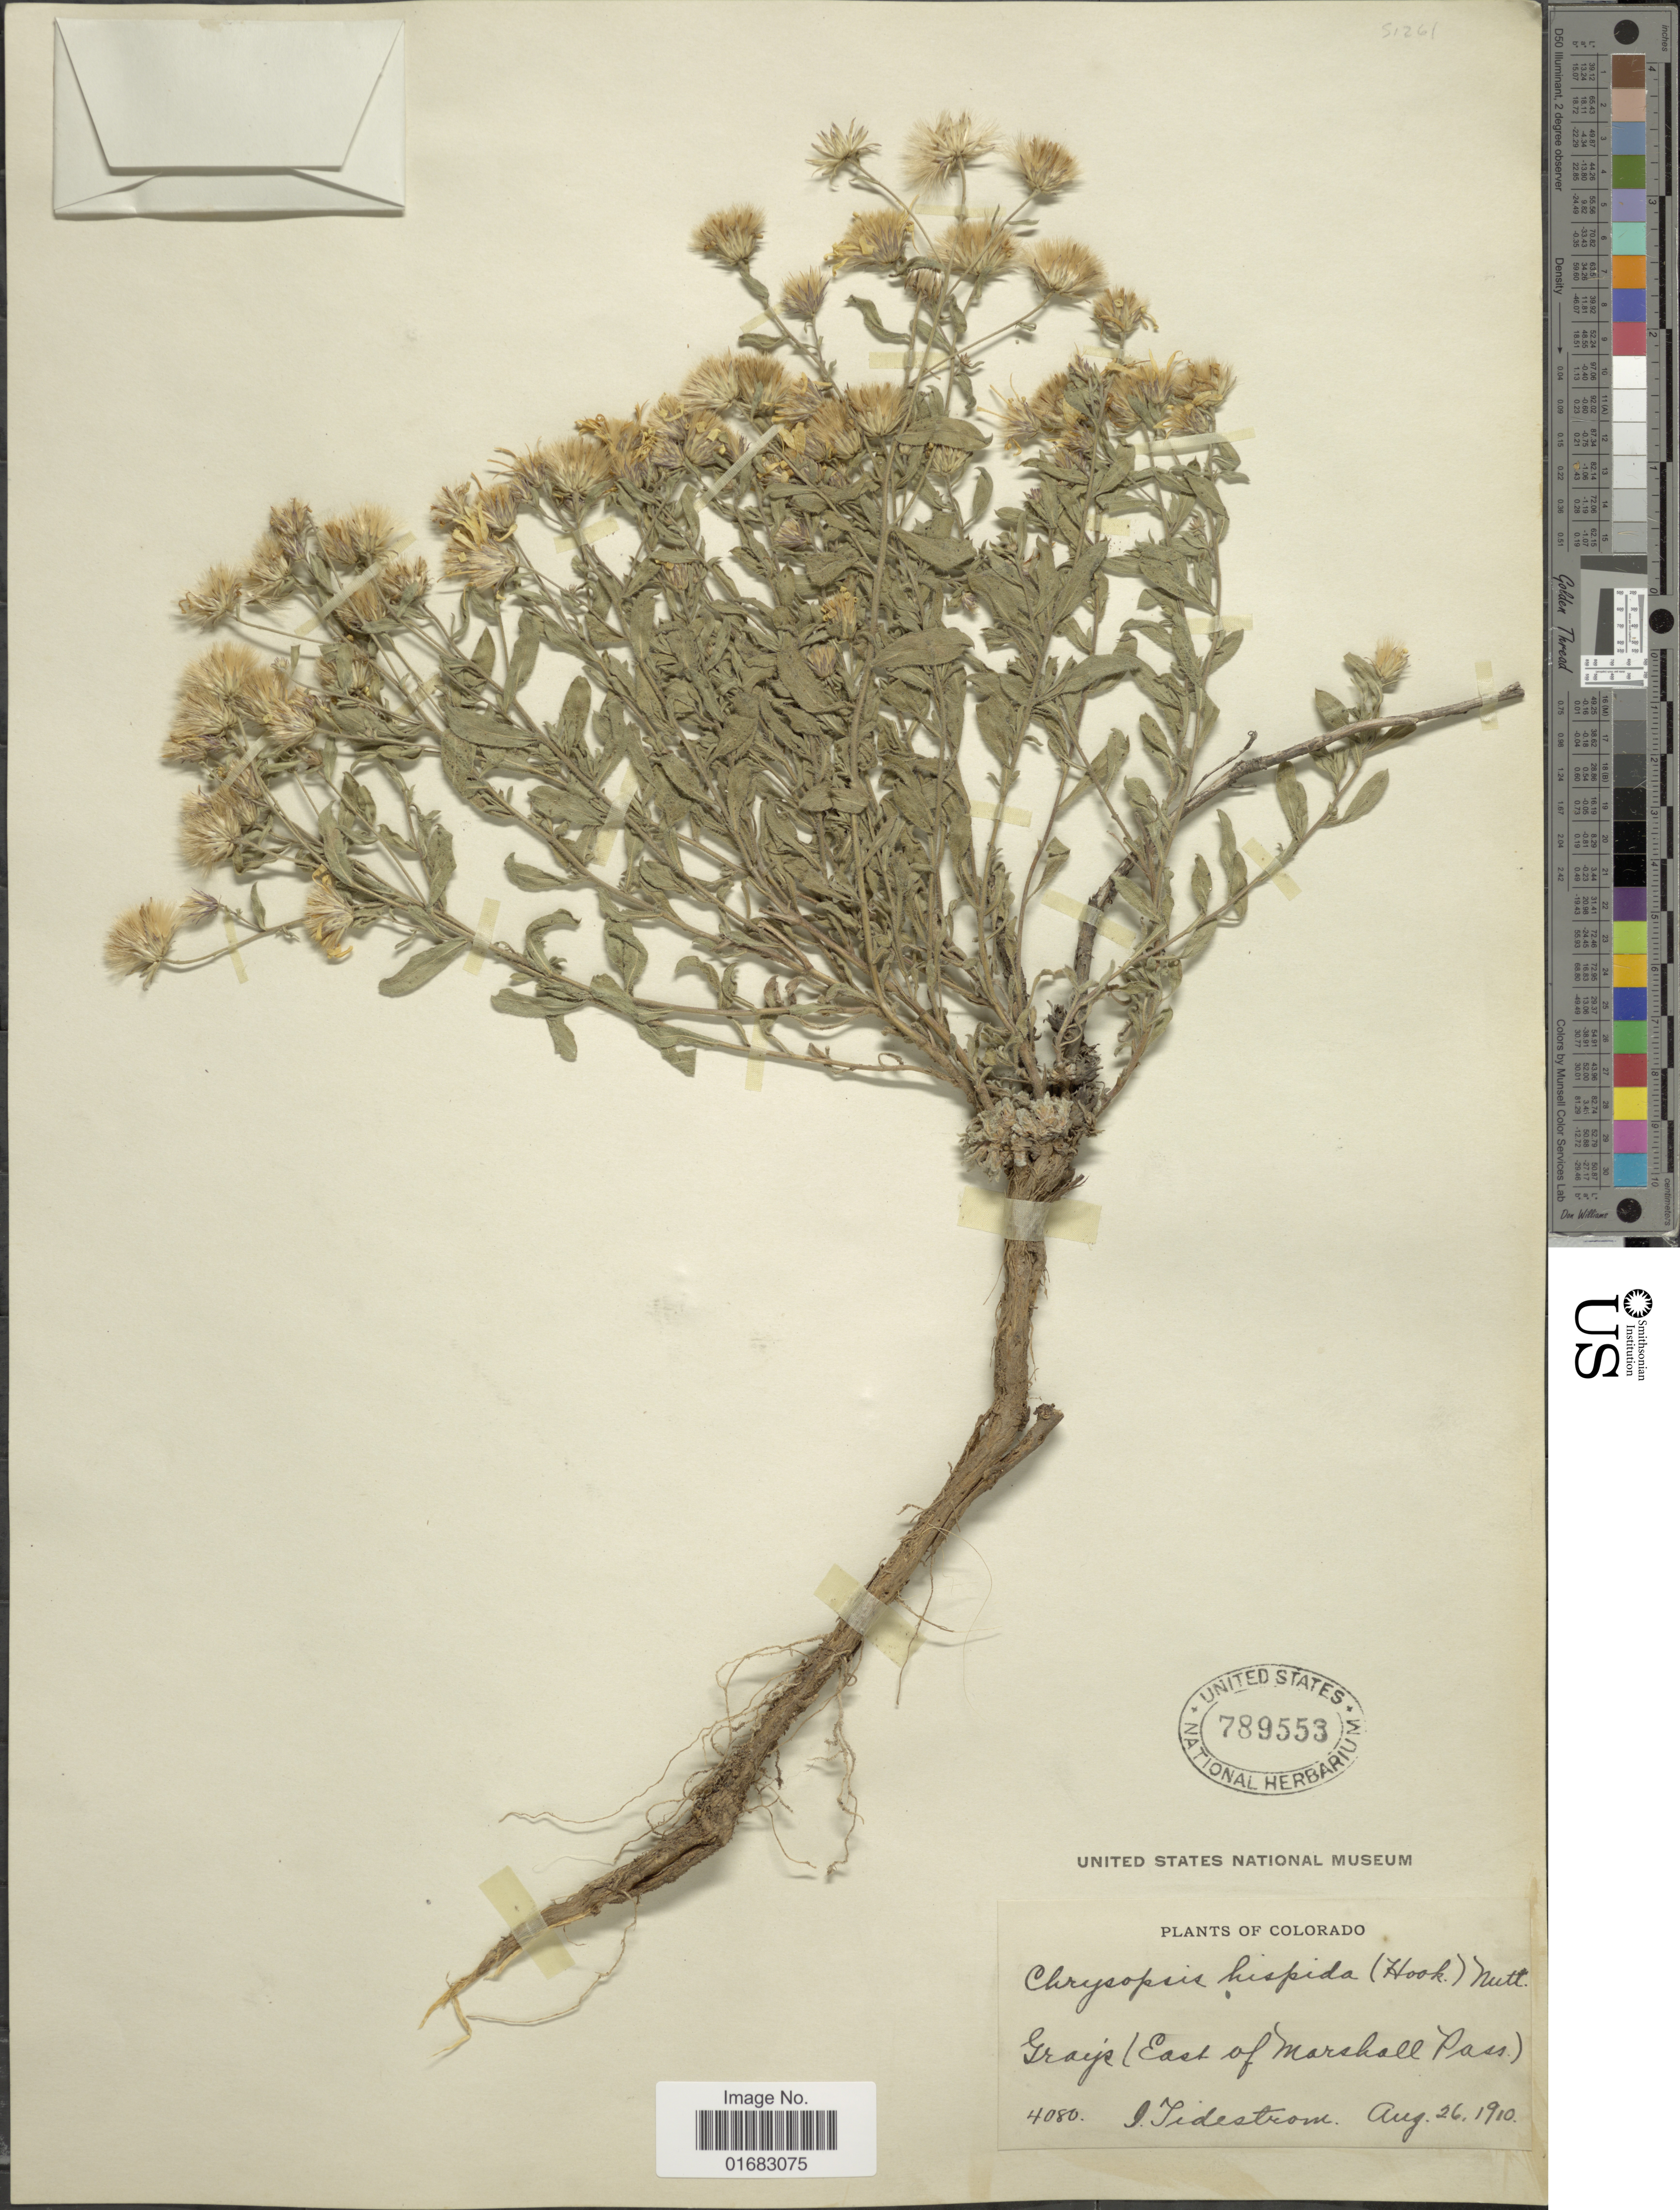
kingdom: Plantae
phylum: Tracheophyta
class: Magnoliopsida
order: Asterales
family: Asteraceae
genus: Heterotheca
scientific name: Heterotheca villosa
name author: (Pursh) Shinners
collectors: I. F. Tidestrom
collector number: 4080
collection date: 1910-08-26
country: United States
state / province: Colorado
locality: Colorado. Grays (East of Marshall Pass)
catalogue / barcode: US 789553